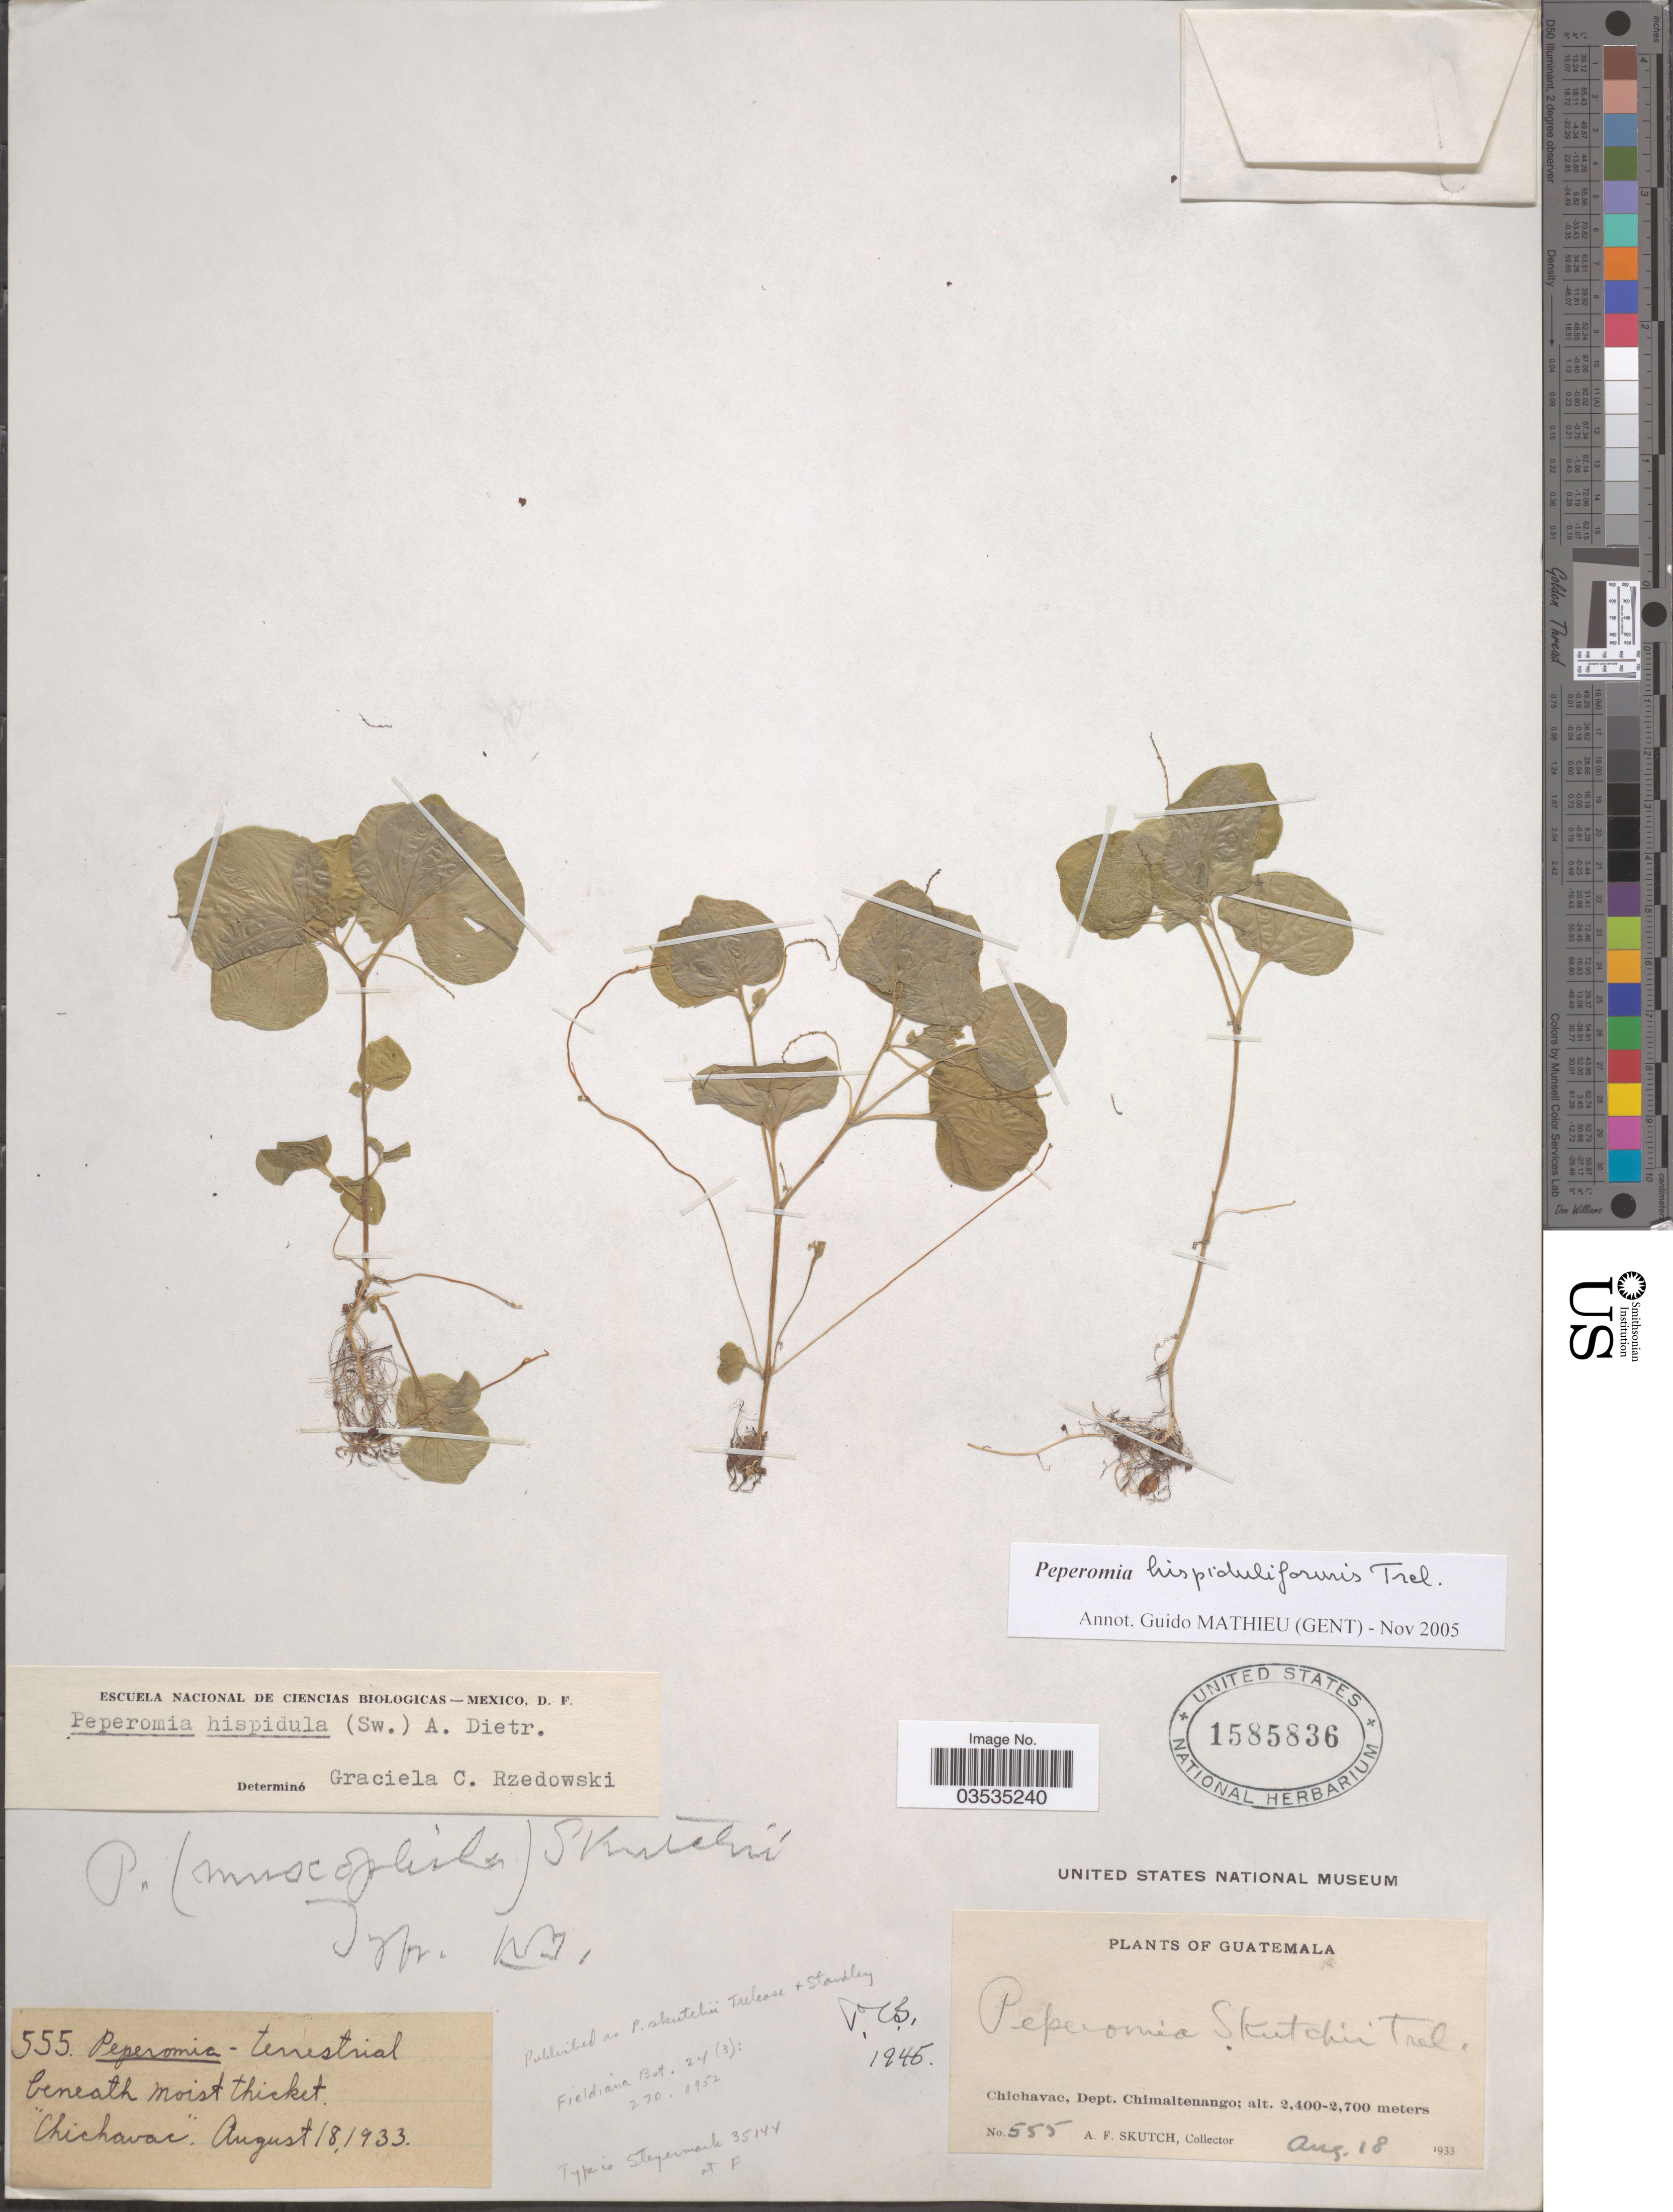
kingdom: Plantae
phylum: Tracheophyta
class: Magnoliopsida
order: Piperales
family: Piperaceae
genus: Peperomia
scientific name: Peperomia hispiduliformis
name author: Trel. in Moldenke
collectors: A. F. Skutch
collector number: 555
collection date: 1933-08-18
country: Guatemala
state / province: Chimaltenango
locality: Chichavac, Dept. Chimaltenango.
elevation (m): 2400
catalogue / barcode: US 1585836